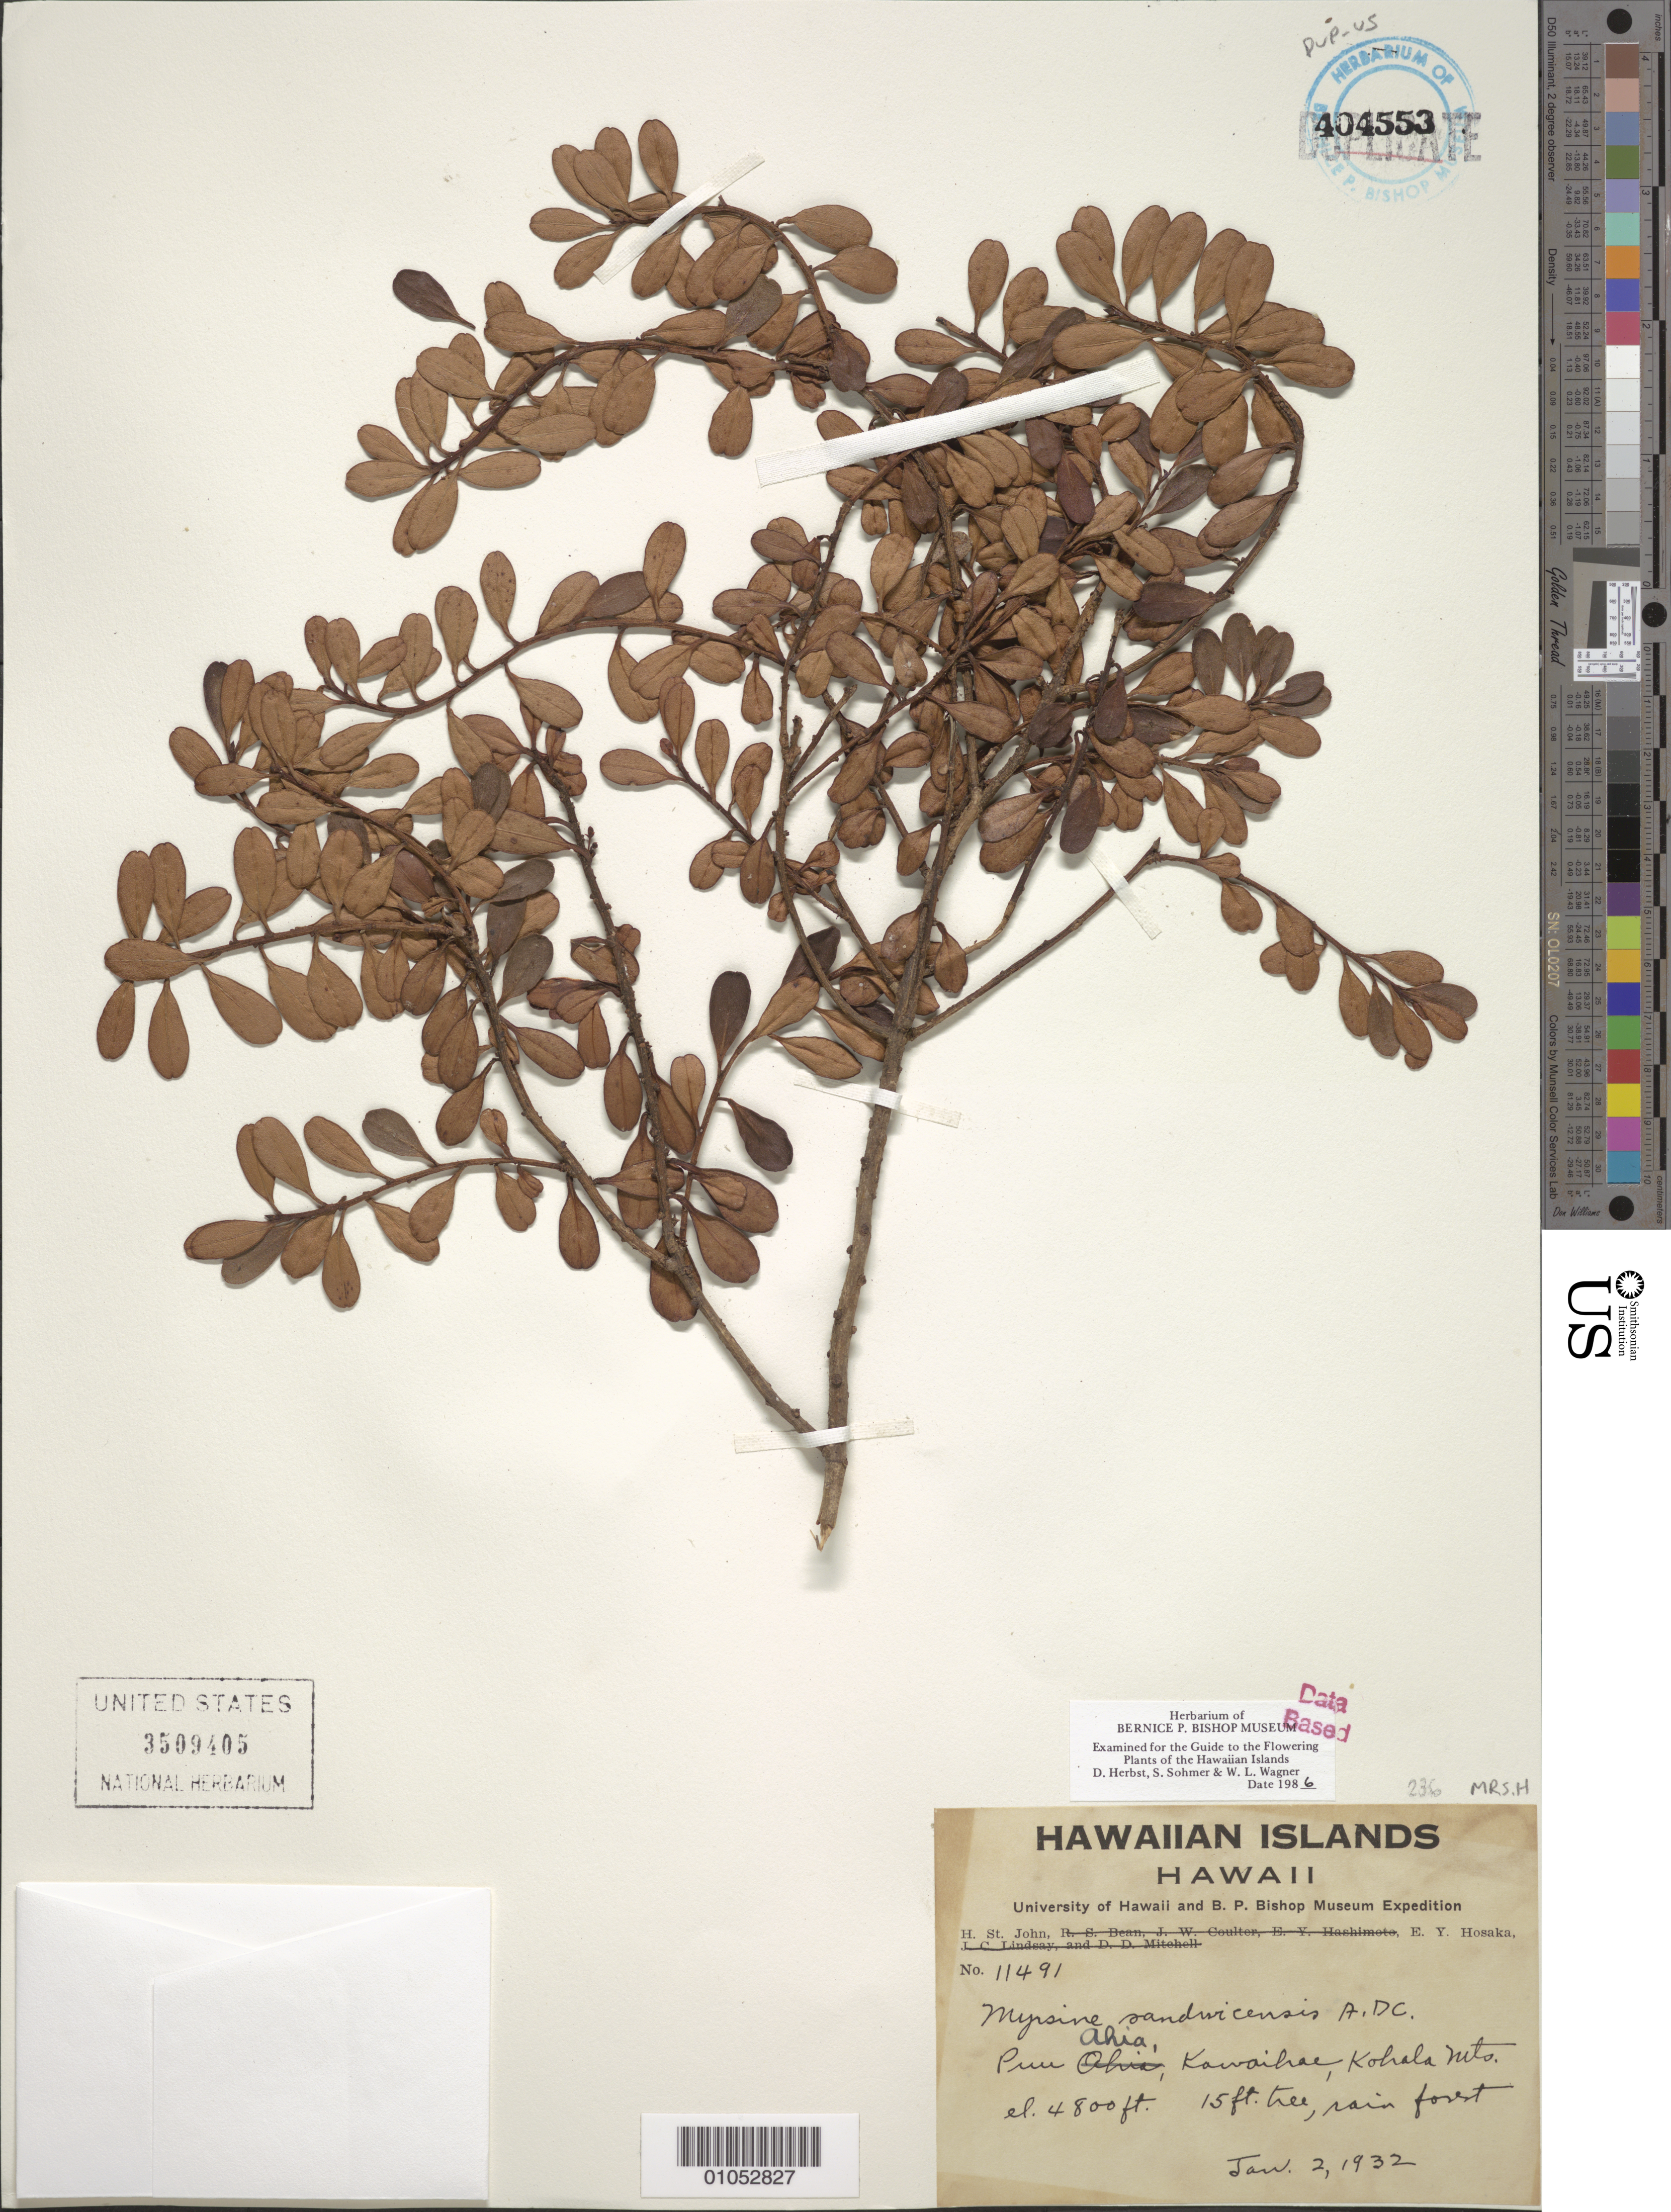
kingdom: Plantae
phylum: Tracheophyta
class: Magnoliopsida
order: Ericales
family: Primulaceae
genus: Myrsine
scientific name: Myrsine sandwicensis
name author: A. DC.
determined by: Herbst, D. R.; Sohmer, S. H.; Wagner, W. L.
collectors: H. St. John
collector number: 11491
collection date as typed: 2 Jan 1932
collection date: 1932-01-02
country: United States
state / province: Hawaii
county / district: Hawaii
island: Hawaii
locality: Puu Ahia, Kawaihee, Kohala Mountains.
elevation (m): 1463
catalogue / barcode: US 3509405